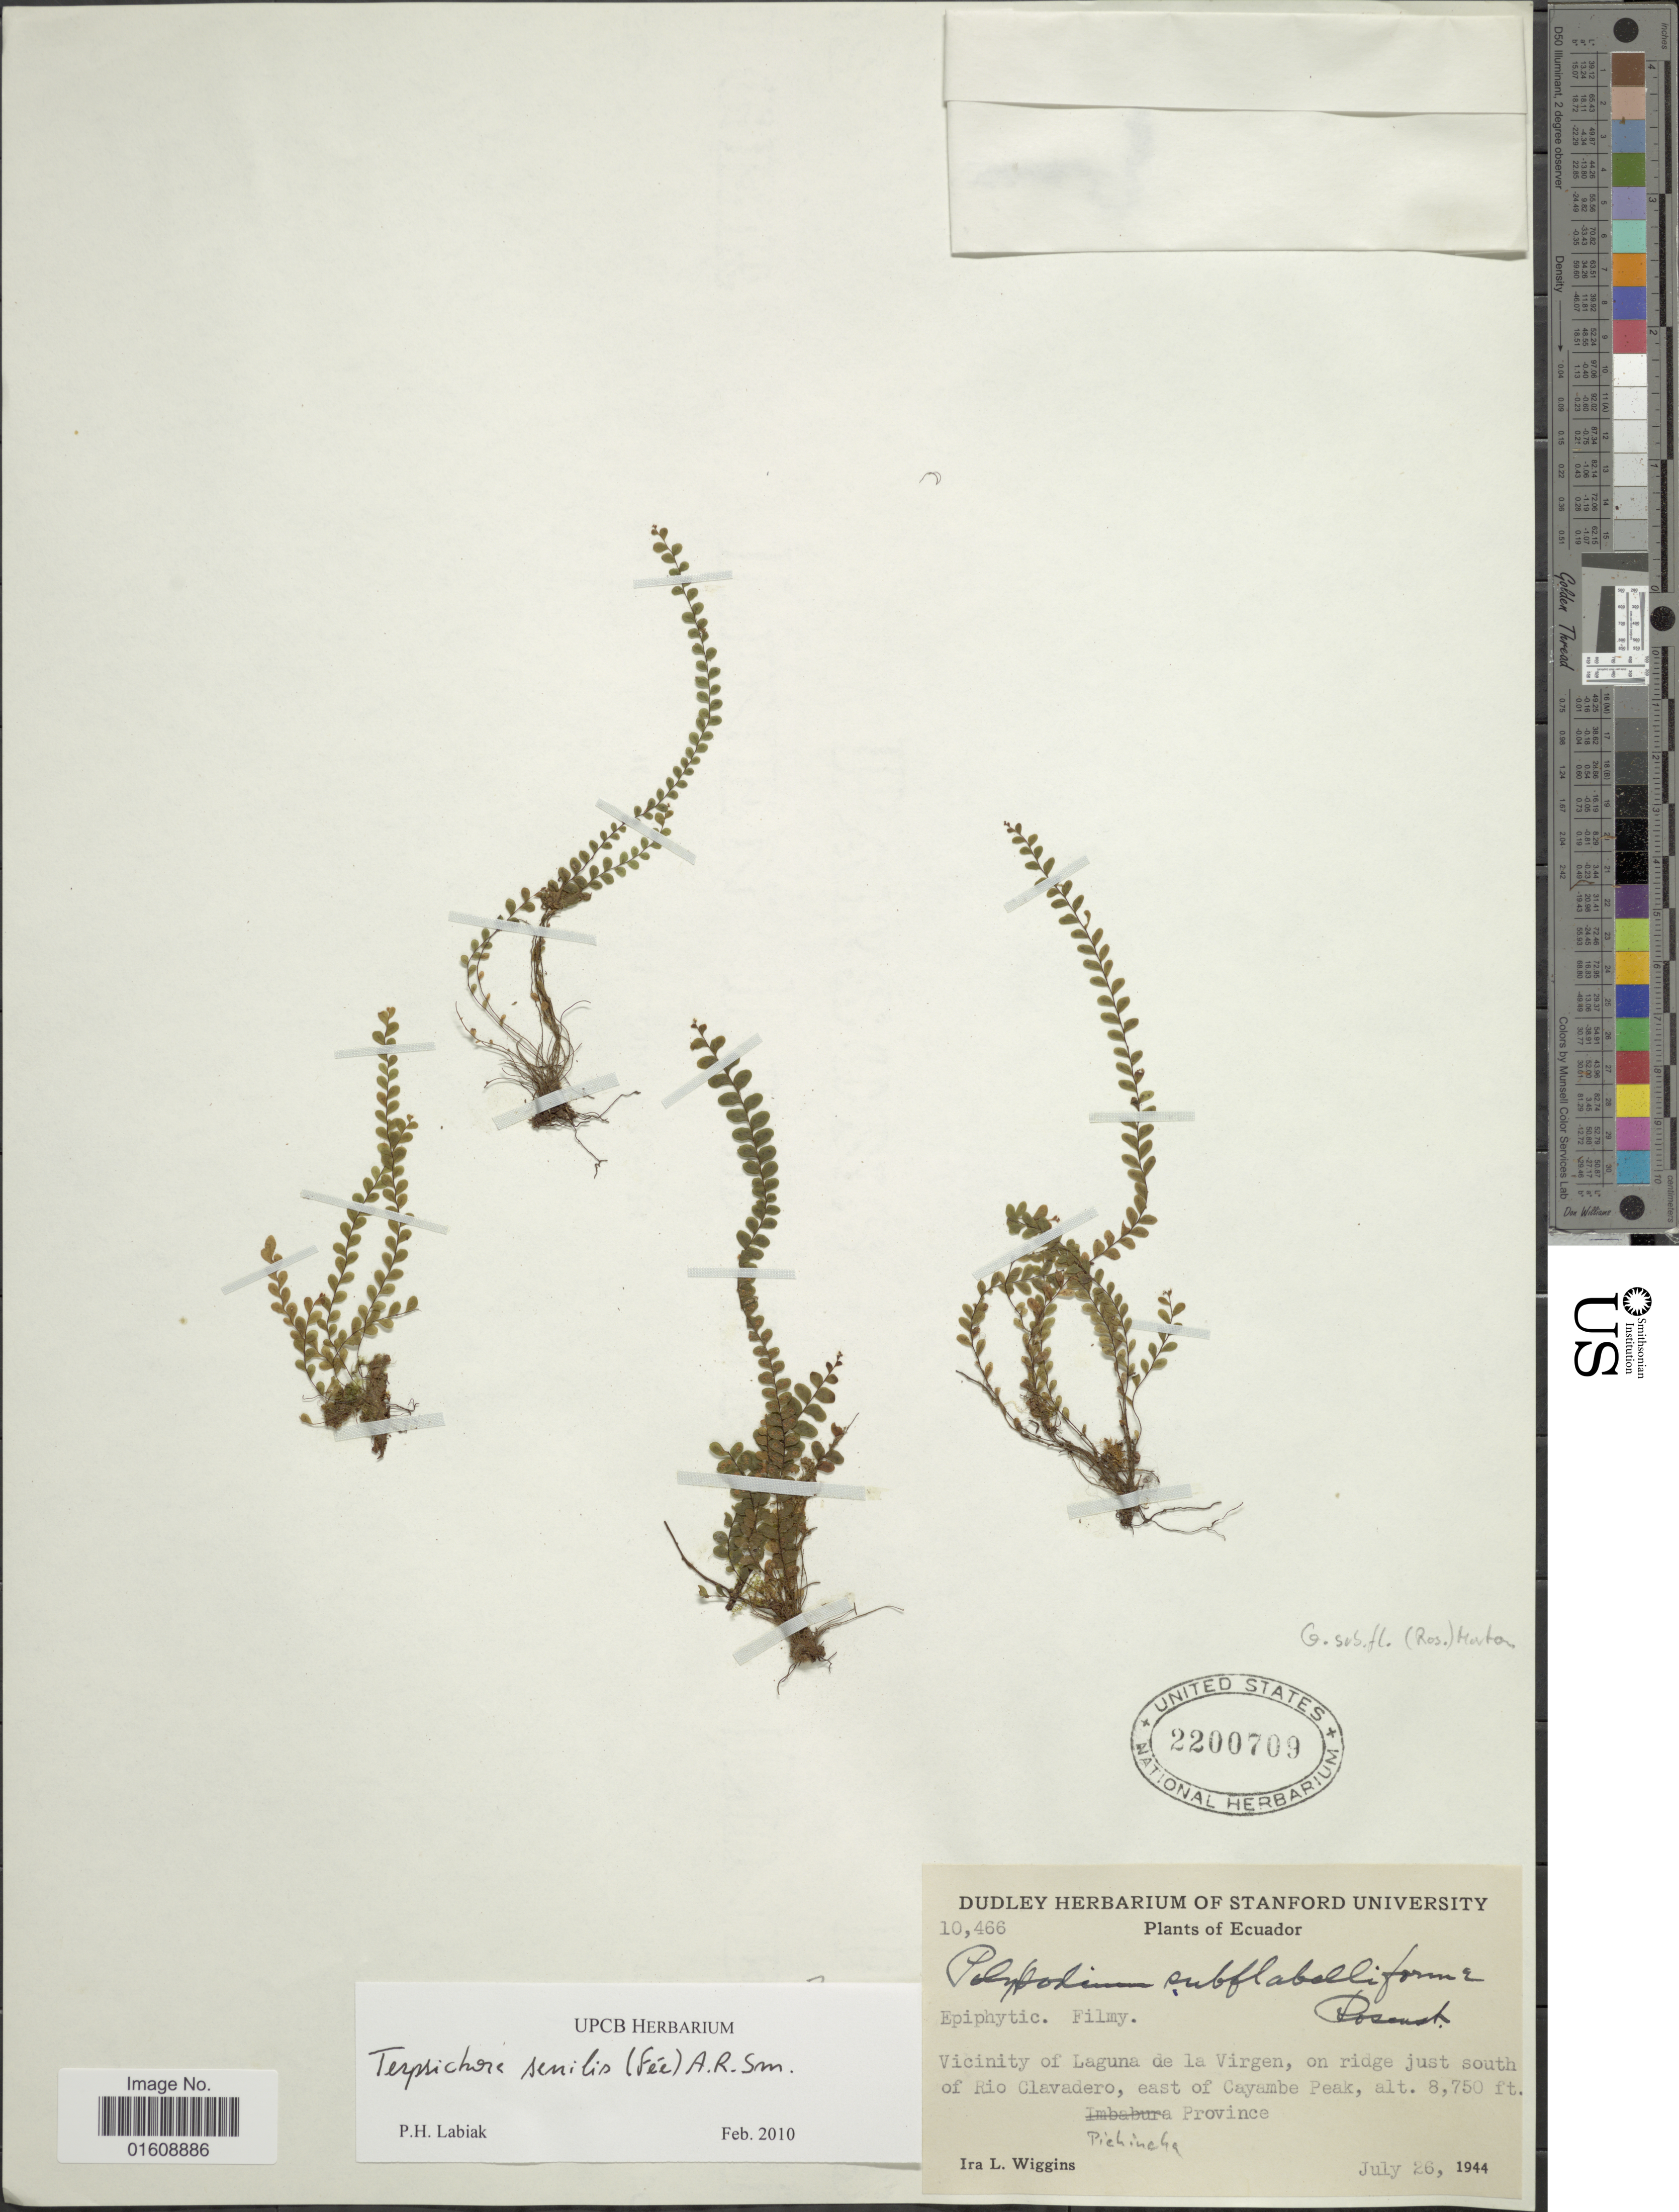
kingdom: Plantae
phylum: Tracheophyta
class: Polypodiopsida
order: Polypodiales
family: Polypodiaceae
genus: Alansmia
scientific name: Alansmia senilis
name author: (Fée) Moguel & M. Kessler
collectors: I. L. Wiggins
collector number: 10466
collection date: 1944-07-26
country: Ecuador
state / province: Pichincha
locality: Vicinity of Laguna de la Virgen, on ridge just south of Rio Clavadero, east of Cayambe Peak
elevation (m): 2667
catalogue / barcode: US 2200709